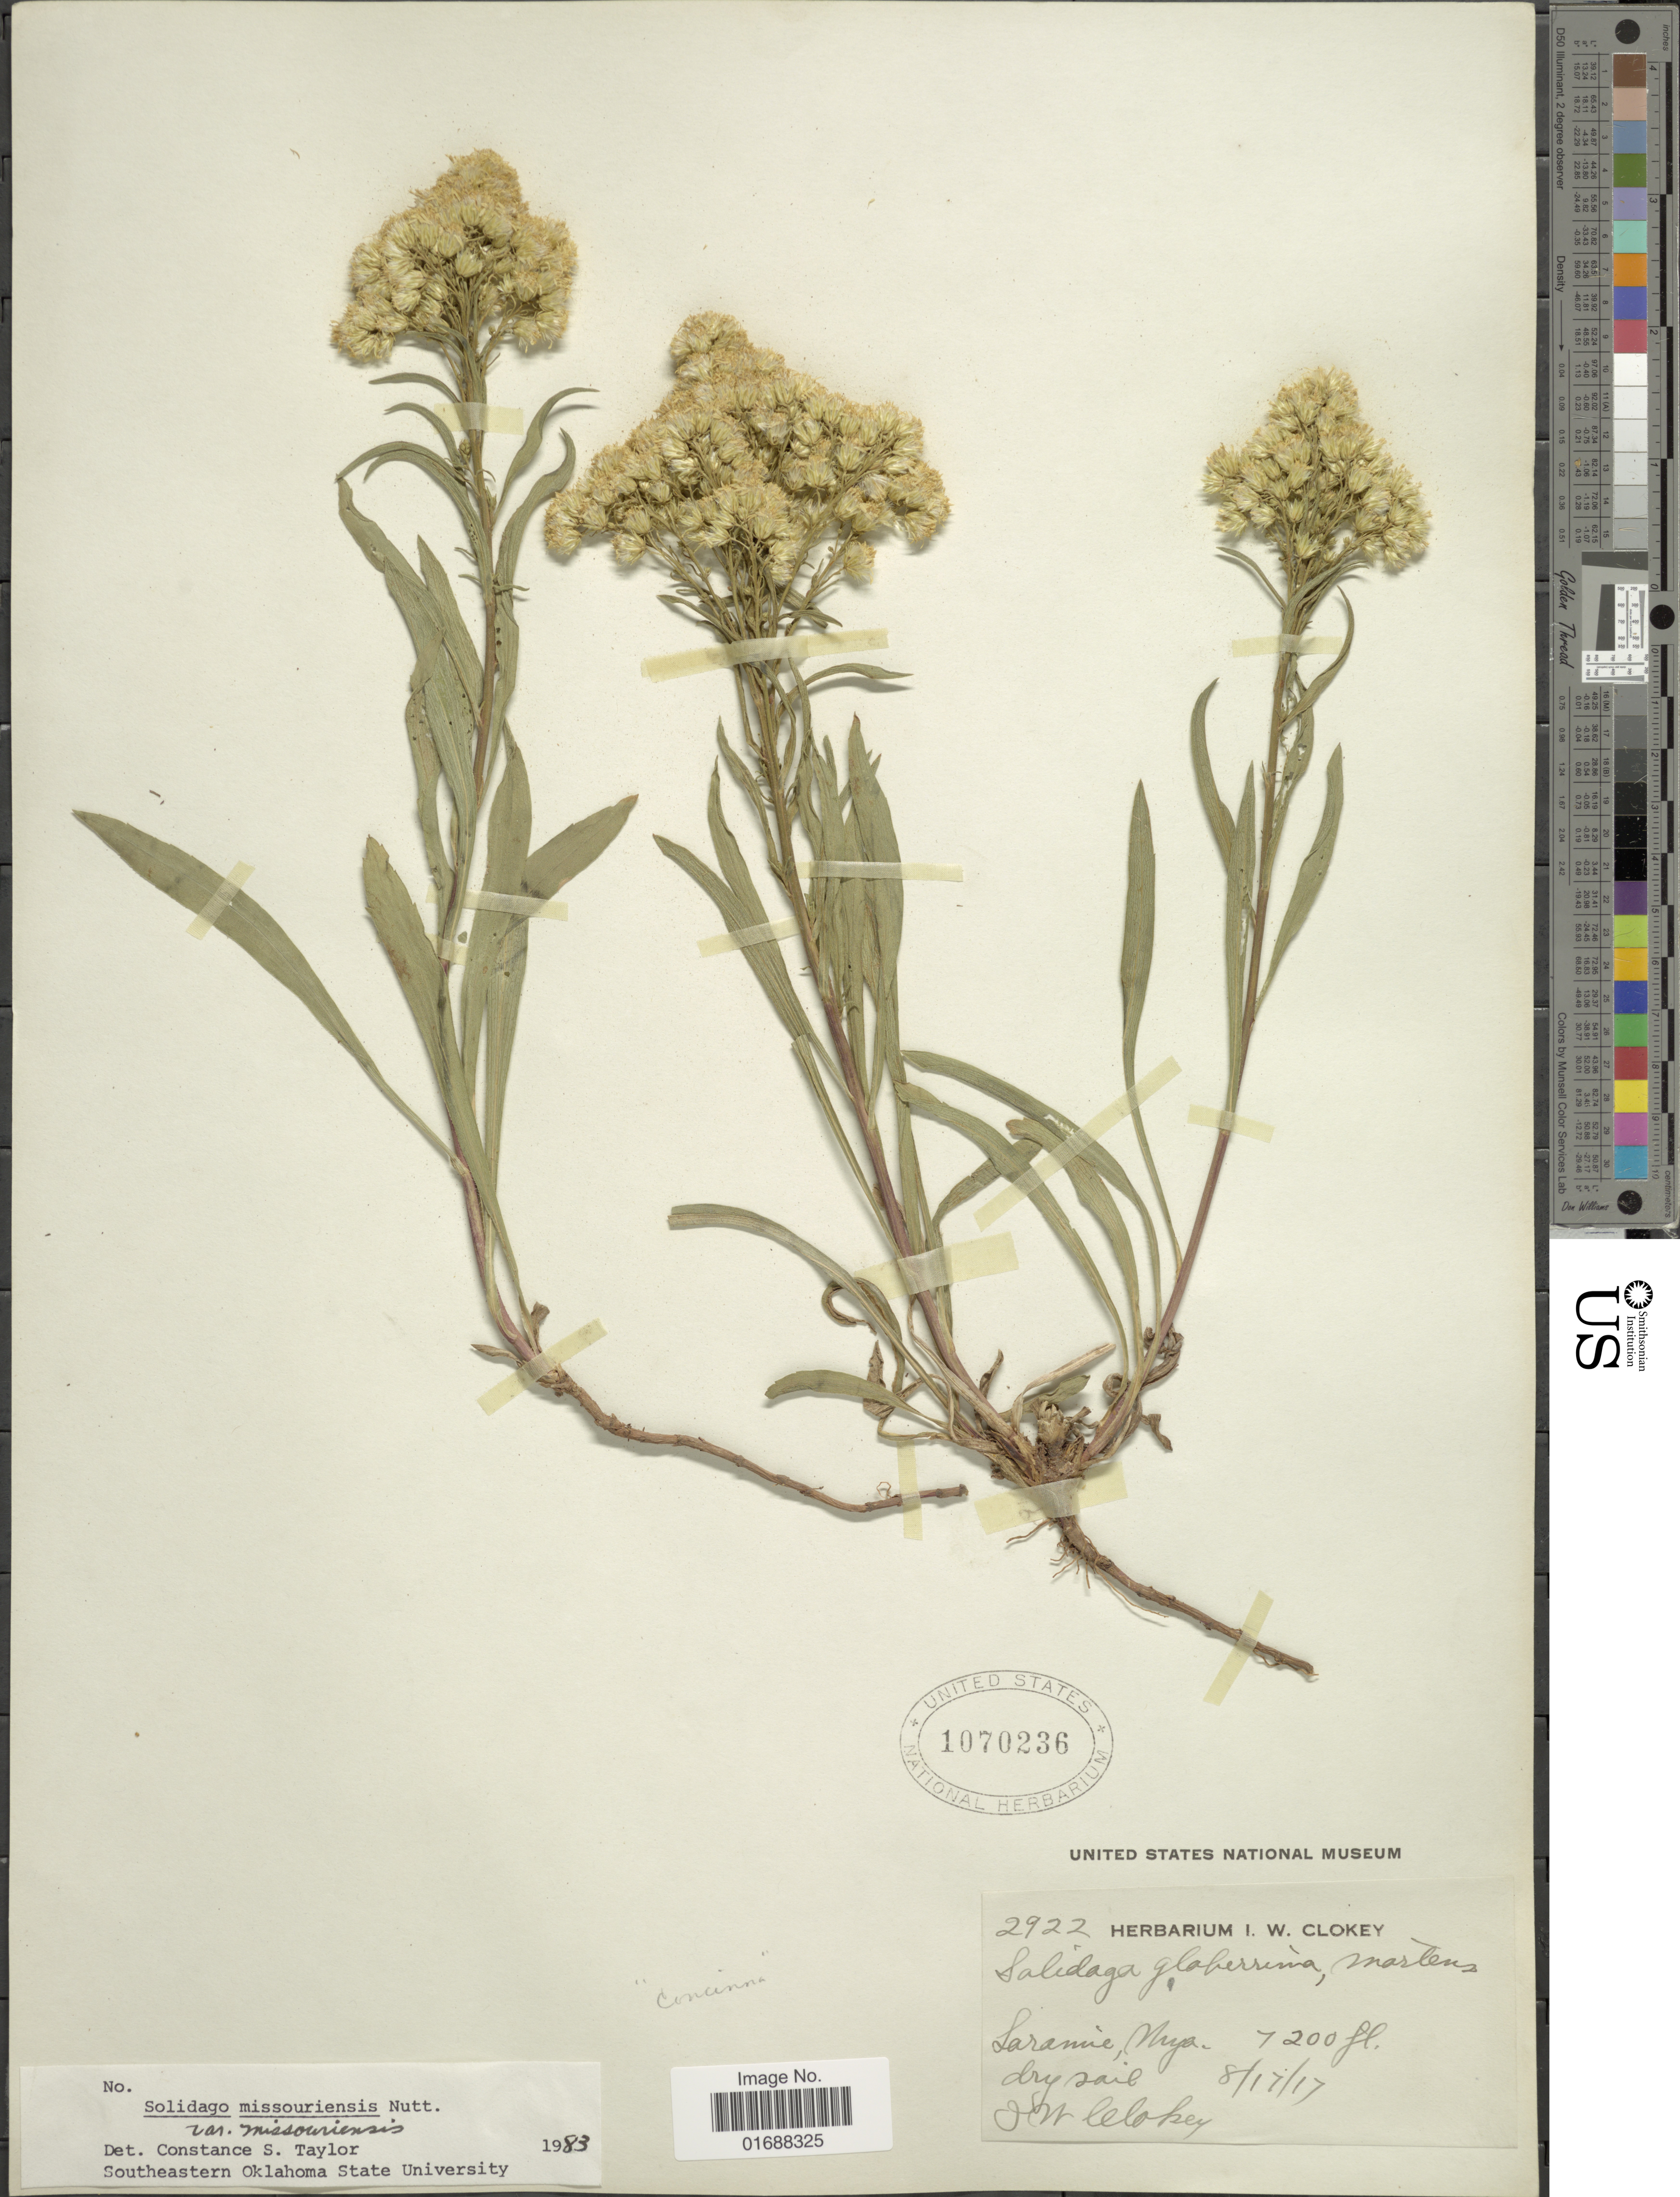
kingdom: Plantae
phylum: Tracheophyta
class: Magnoliopsida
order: Asterales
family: Asteraceae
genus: Solidago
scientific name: Solidago missouriensis var. missouriensis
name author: Nutt.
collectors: I. W. Clokey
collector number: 2922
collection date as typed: Transcribed d/m/y: 17/8/17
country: United States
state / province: Wyoming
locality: Laramie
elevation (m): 2195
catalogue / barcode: US 1070236